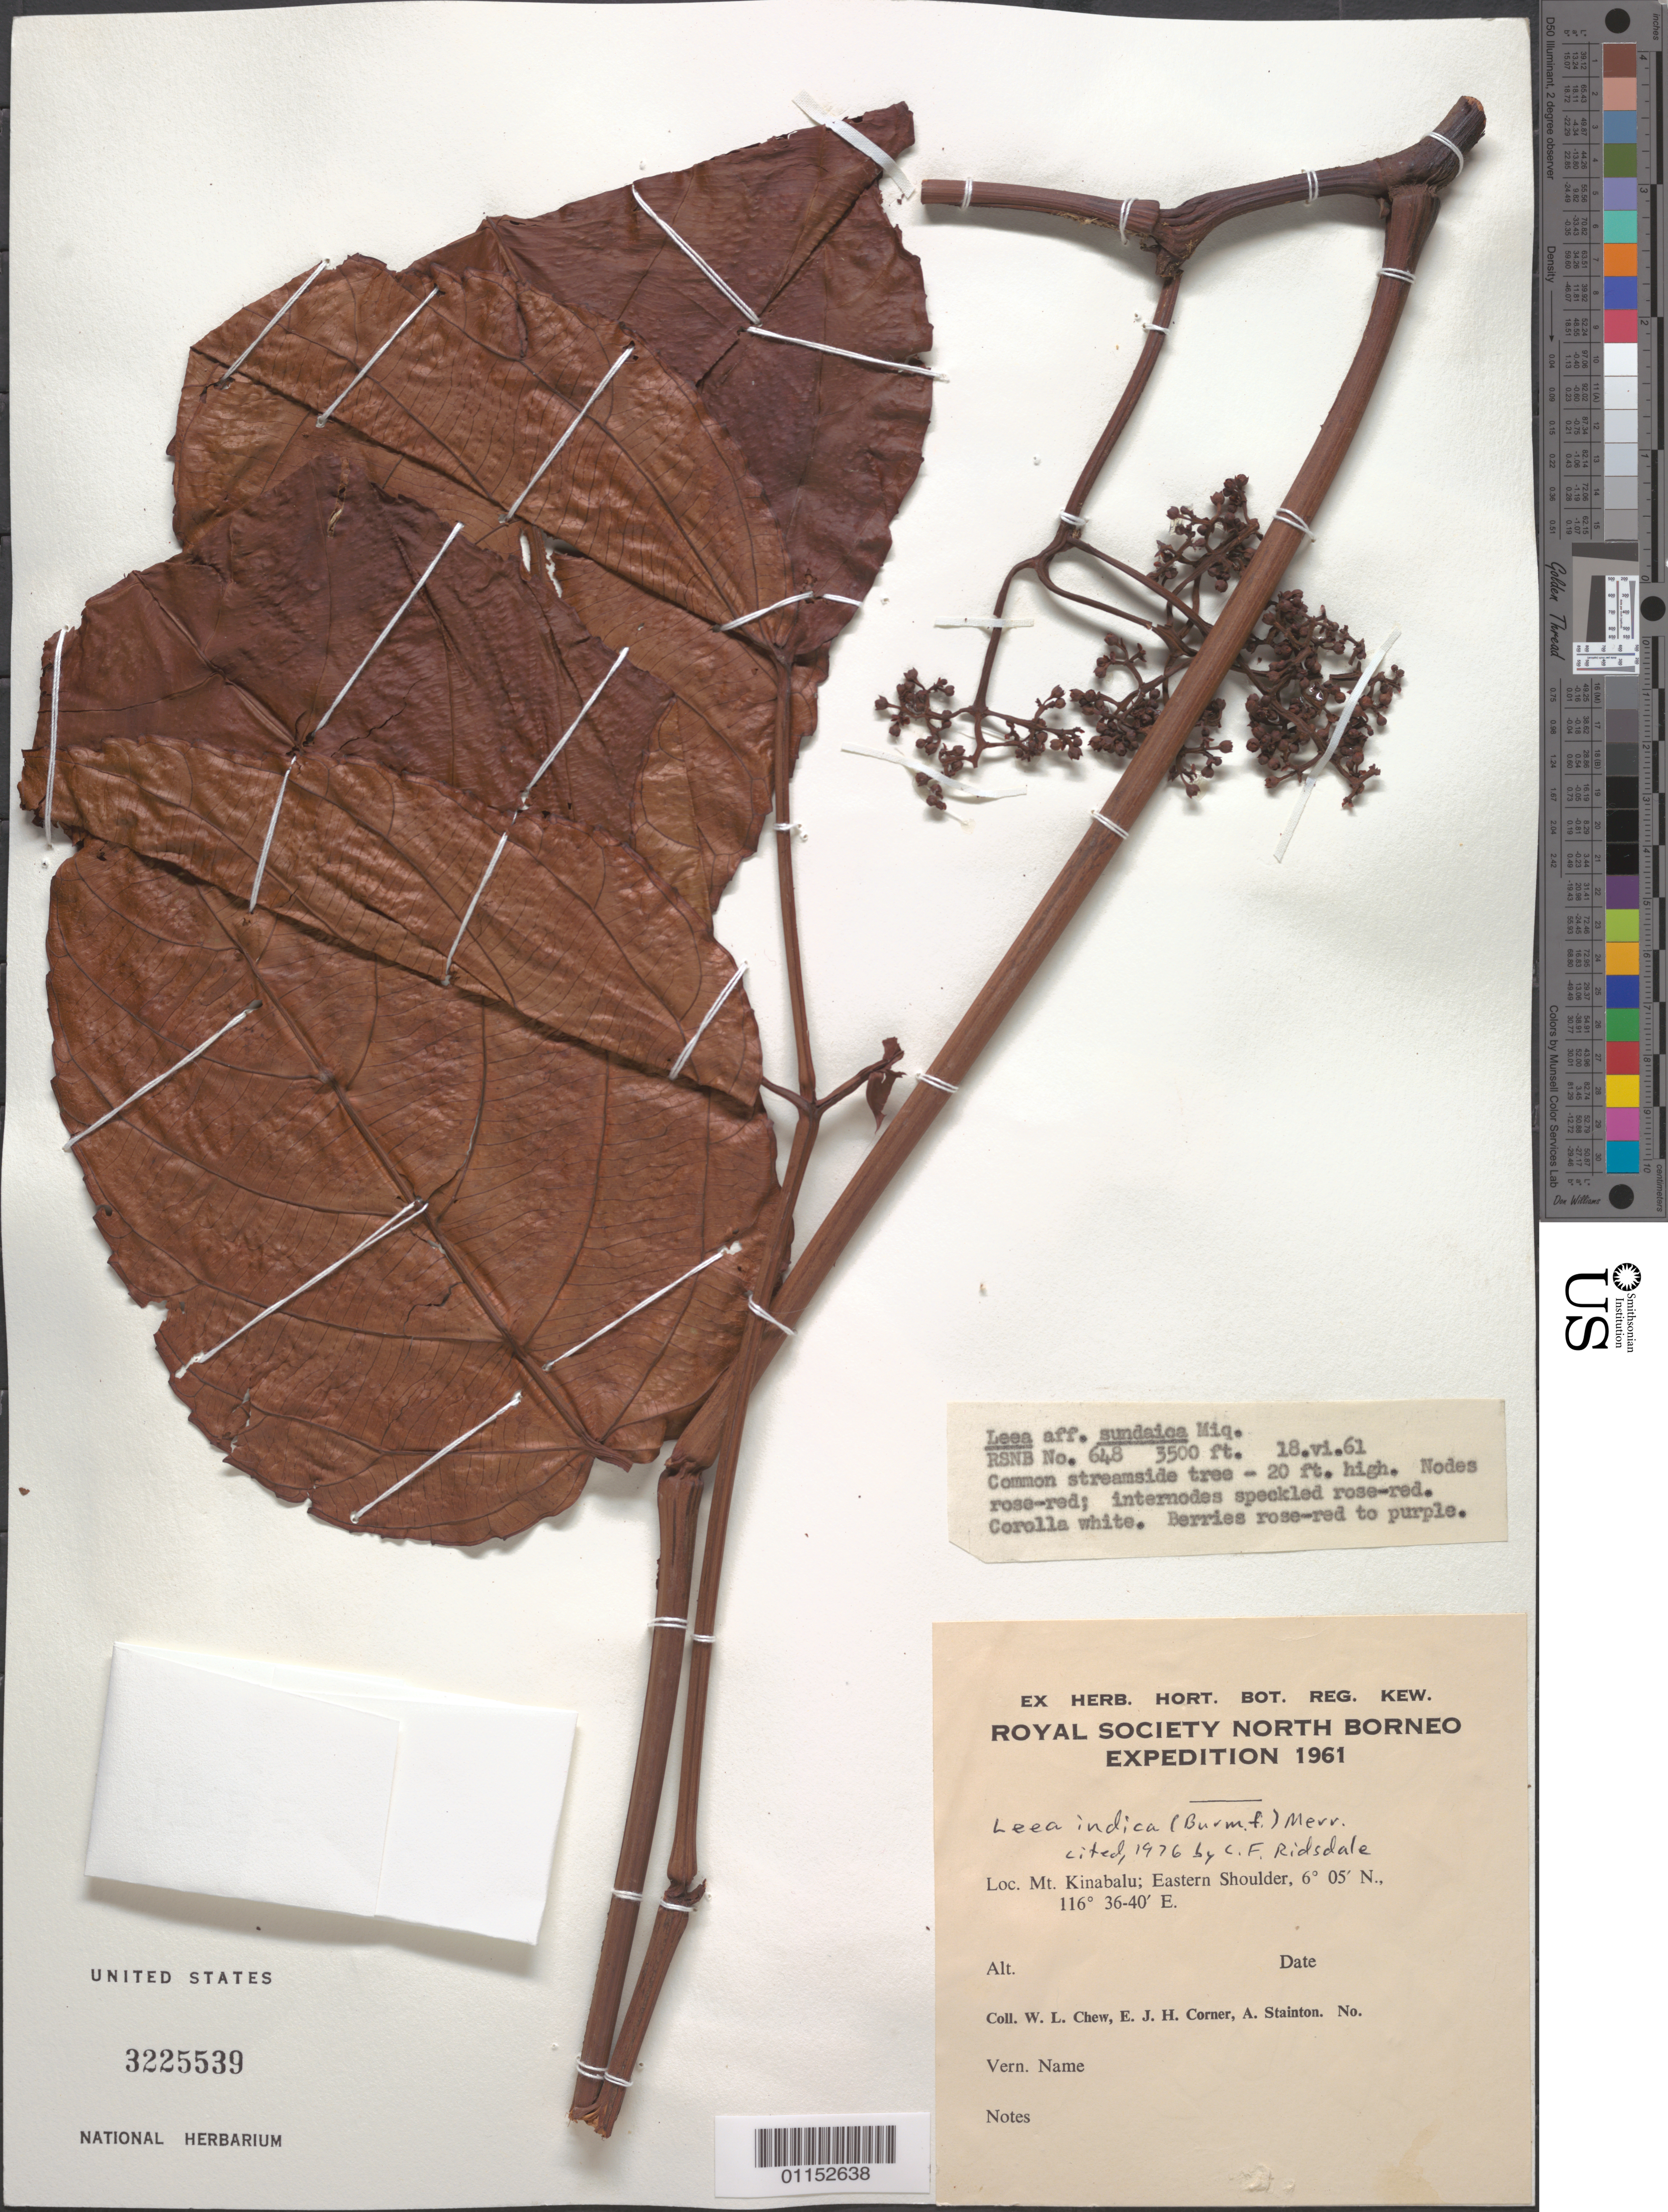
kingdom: Plantae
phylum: Tracheophyta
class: Magnoliopsida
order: Vitales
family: Vitaceae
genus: Leea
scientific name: Leea indica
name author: (Burm. f.) Merr.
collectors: W. Chew, E. Corner & A. Stainton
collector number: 648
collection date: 1961-06-18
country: Malaysia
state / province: Borneo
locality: Mt Kinabalu; E Shoulder.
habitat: Common streamside tree.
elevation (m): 1067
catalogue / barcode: US 3225539